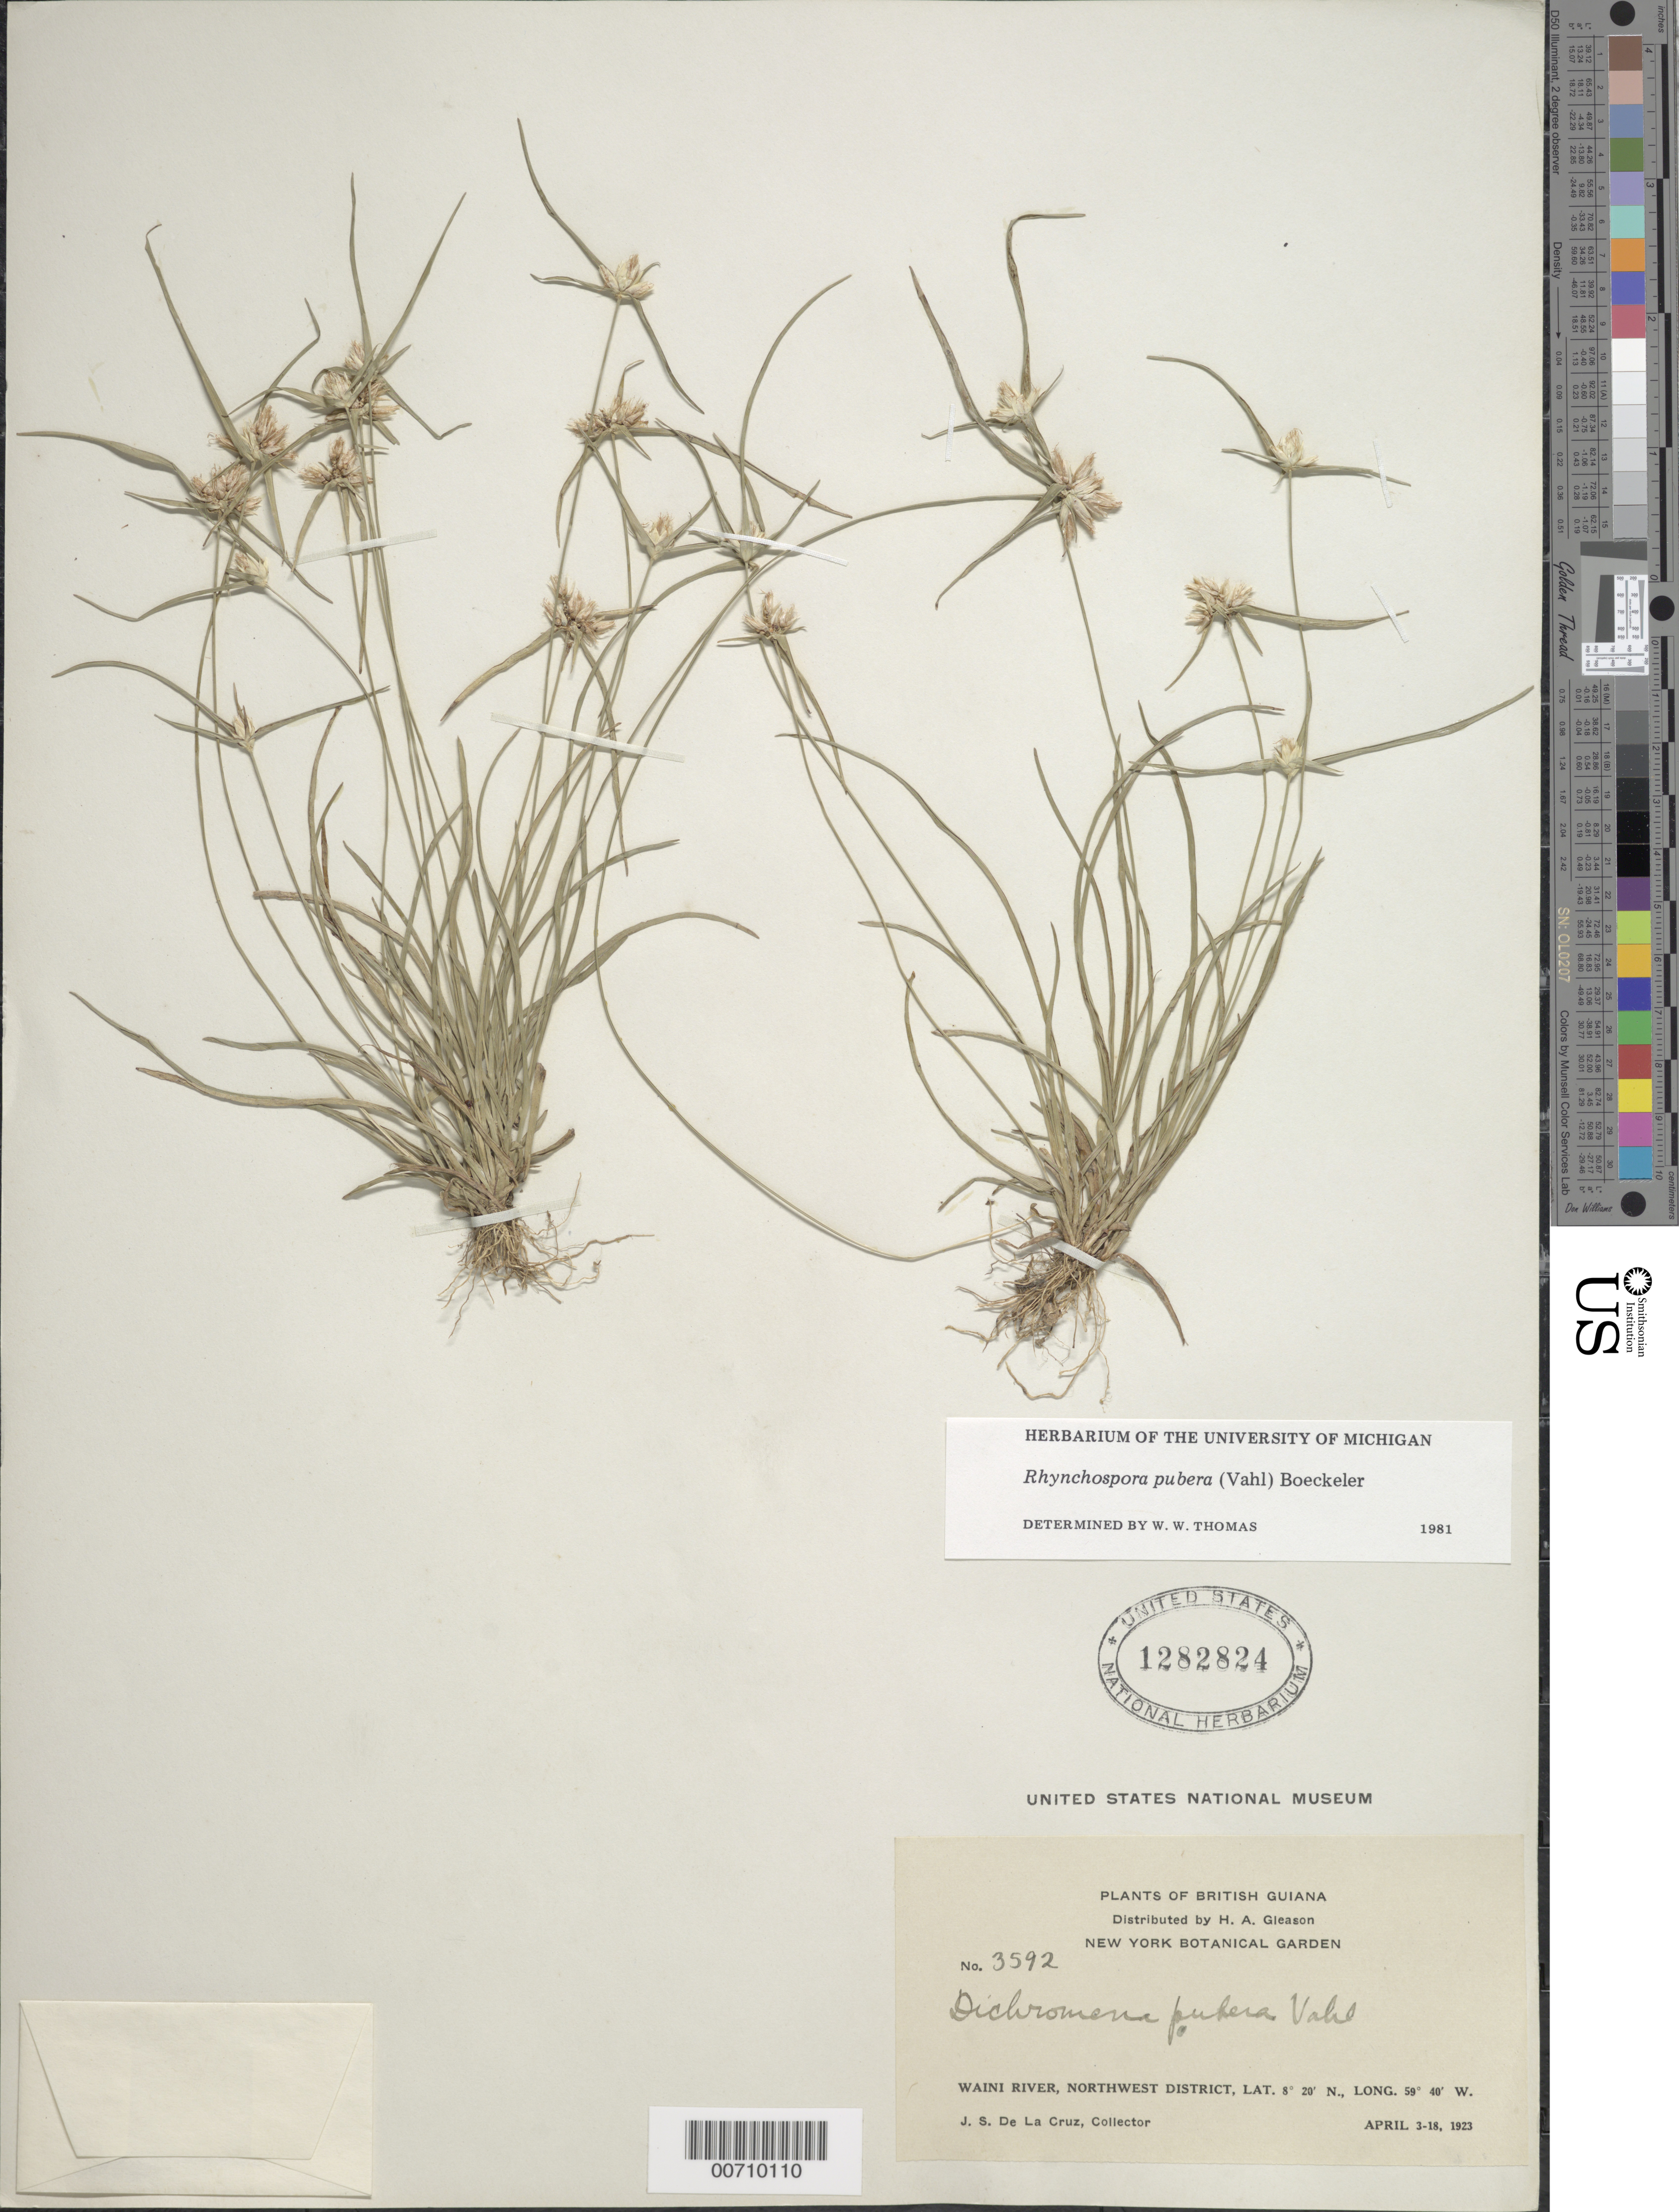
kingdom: Plantae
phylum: Tracheophyta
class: Liliopsida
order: Poales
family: Cyperaceae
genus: Rhynchospora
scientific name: Rhynchospora pubera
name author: (Vahl) Boeckeler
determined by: Thomas, W. W., (NY), New York Botanical Garden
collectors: J. S. de la Cruz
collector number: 3592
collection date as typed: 3-Apr-23 to 18-Apr-23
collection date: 1923-04-03/1923-04-18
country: Guyana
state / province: Barima-Waini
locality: Waini R., NW District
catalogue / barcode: US 1282824